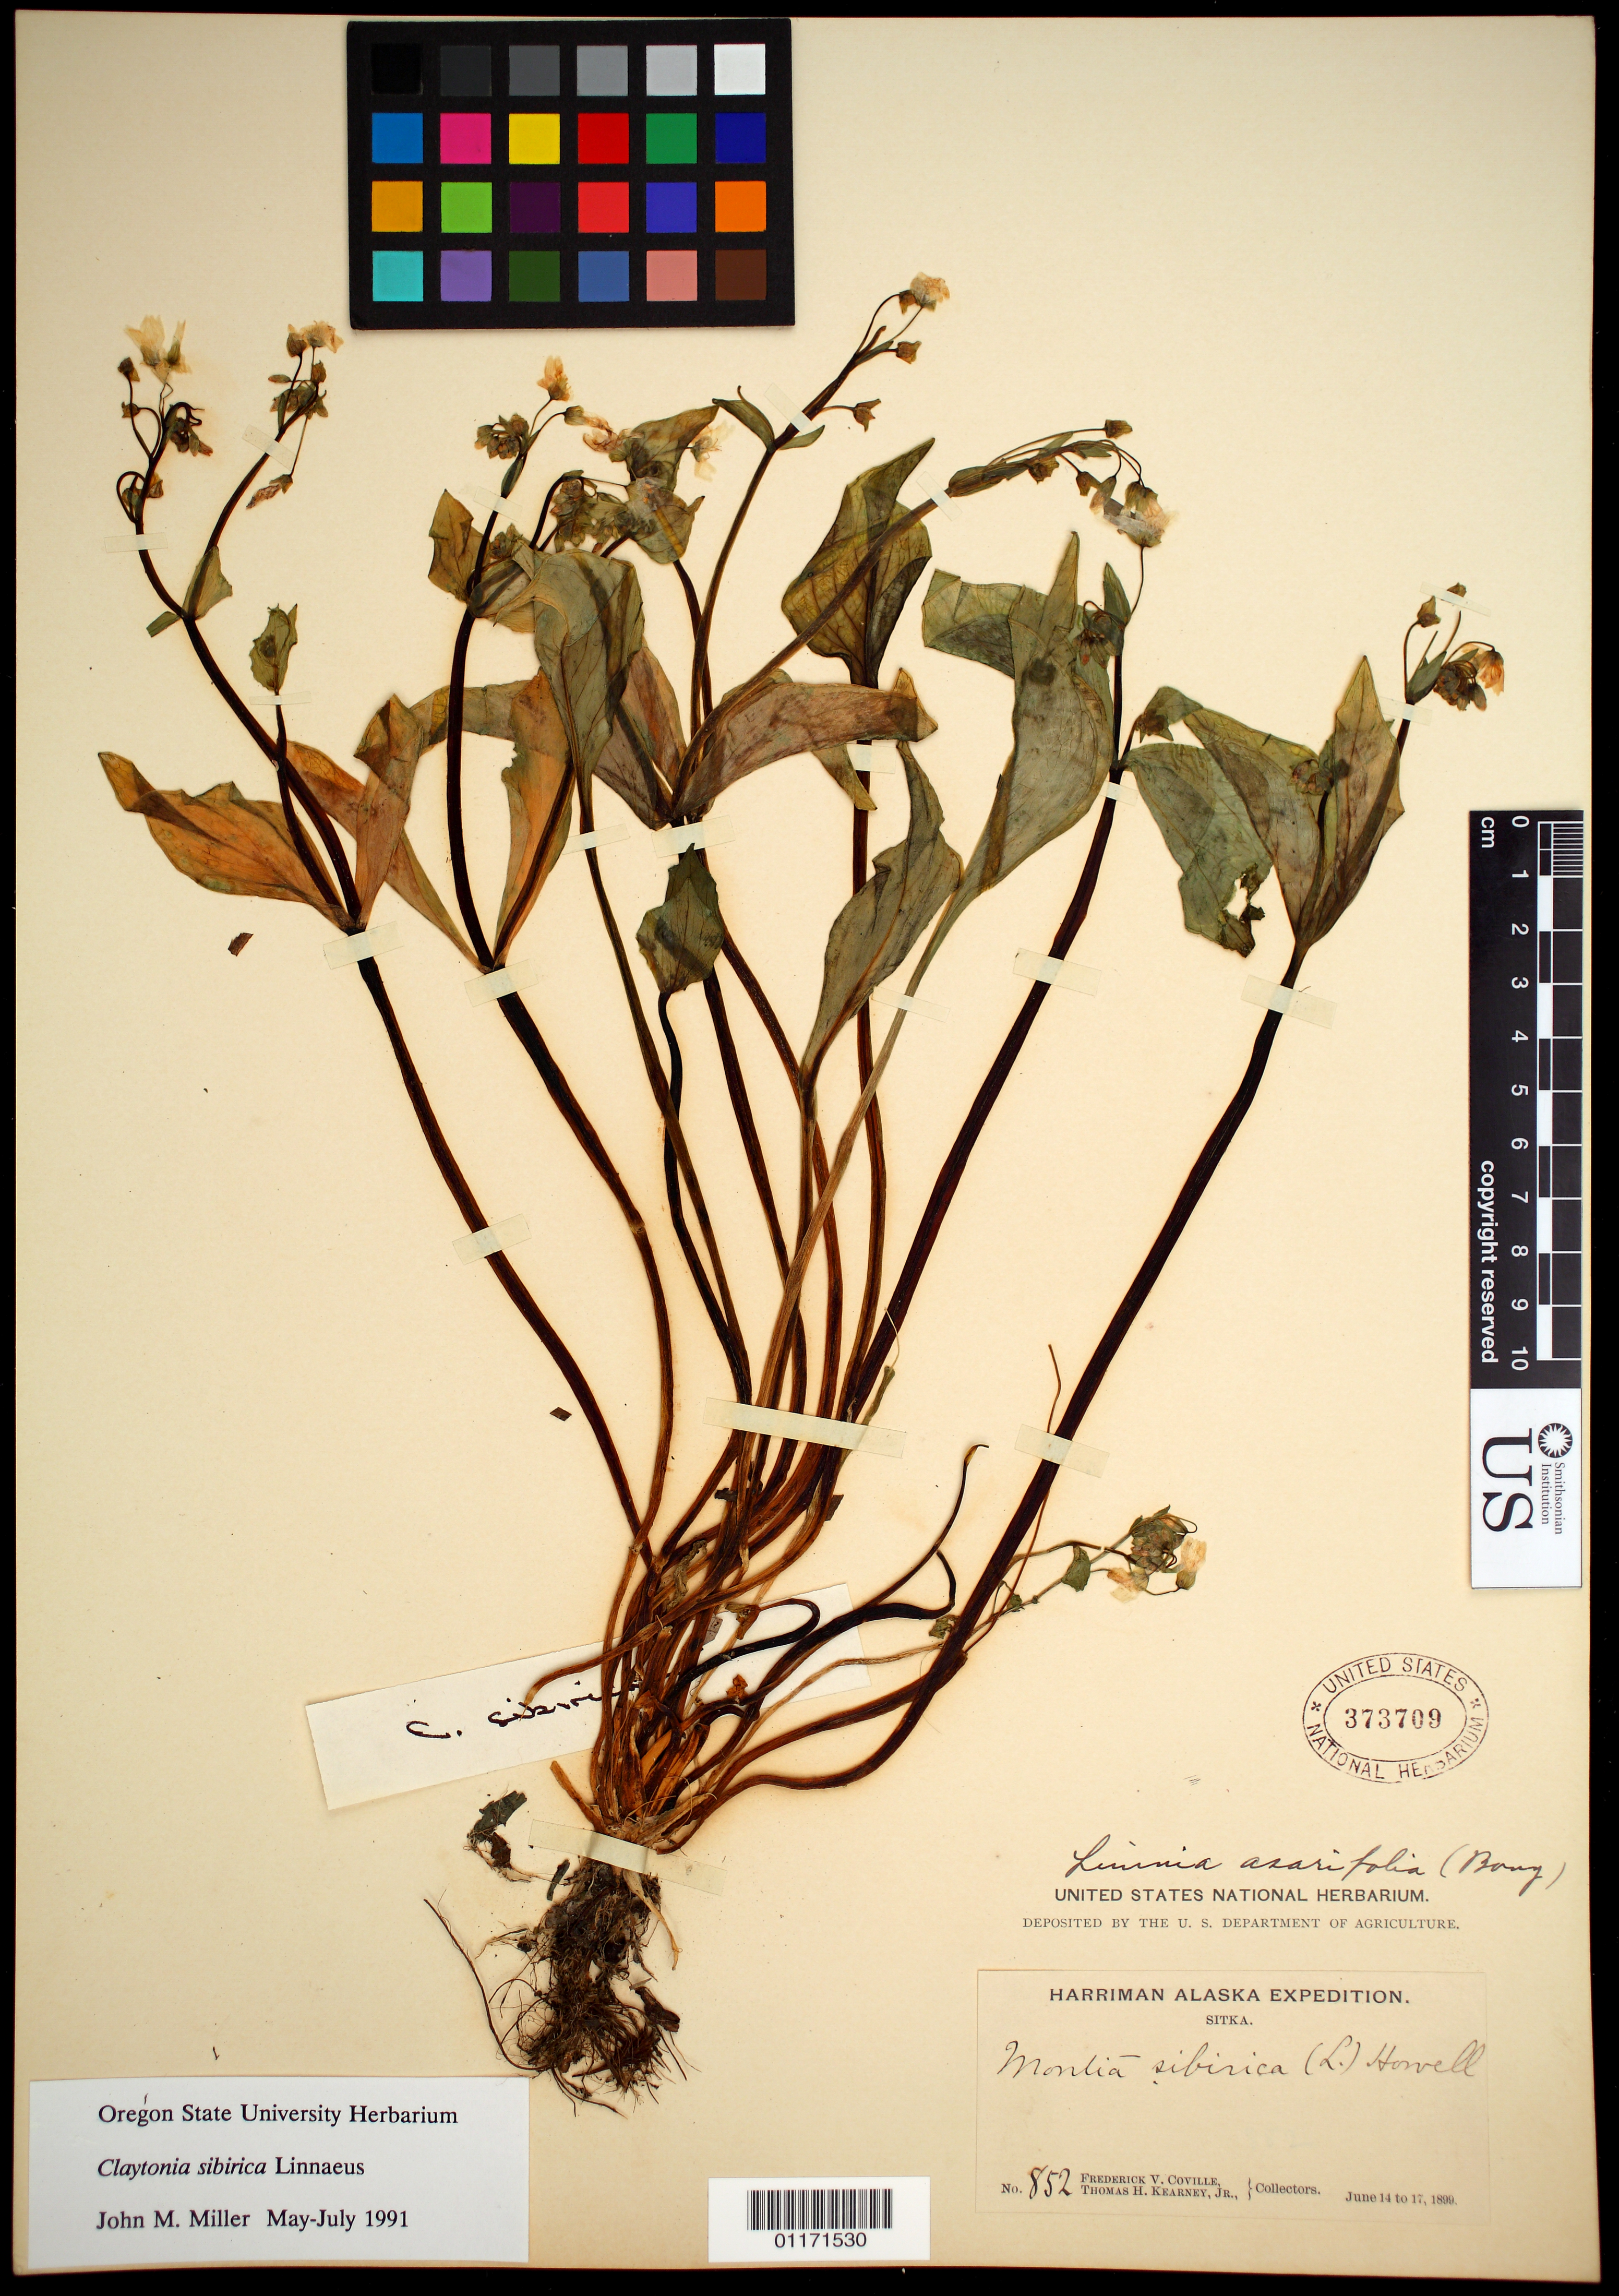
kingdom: Plantae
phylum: Tracheophyta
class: Magnoliopsida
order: Caryophyllales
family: Montiaceae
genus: Claytonia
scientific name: Claytonia sibirica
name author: L.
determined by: Miller, John M.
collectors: F. V. Coville & T. H. Kearney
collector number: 852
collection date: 1899-06-14/1899-06-17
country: United States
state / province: Alaska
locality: Sitka.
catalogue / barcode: US 373709